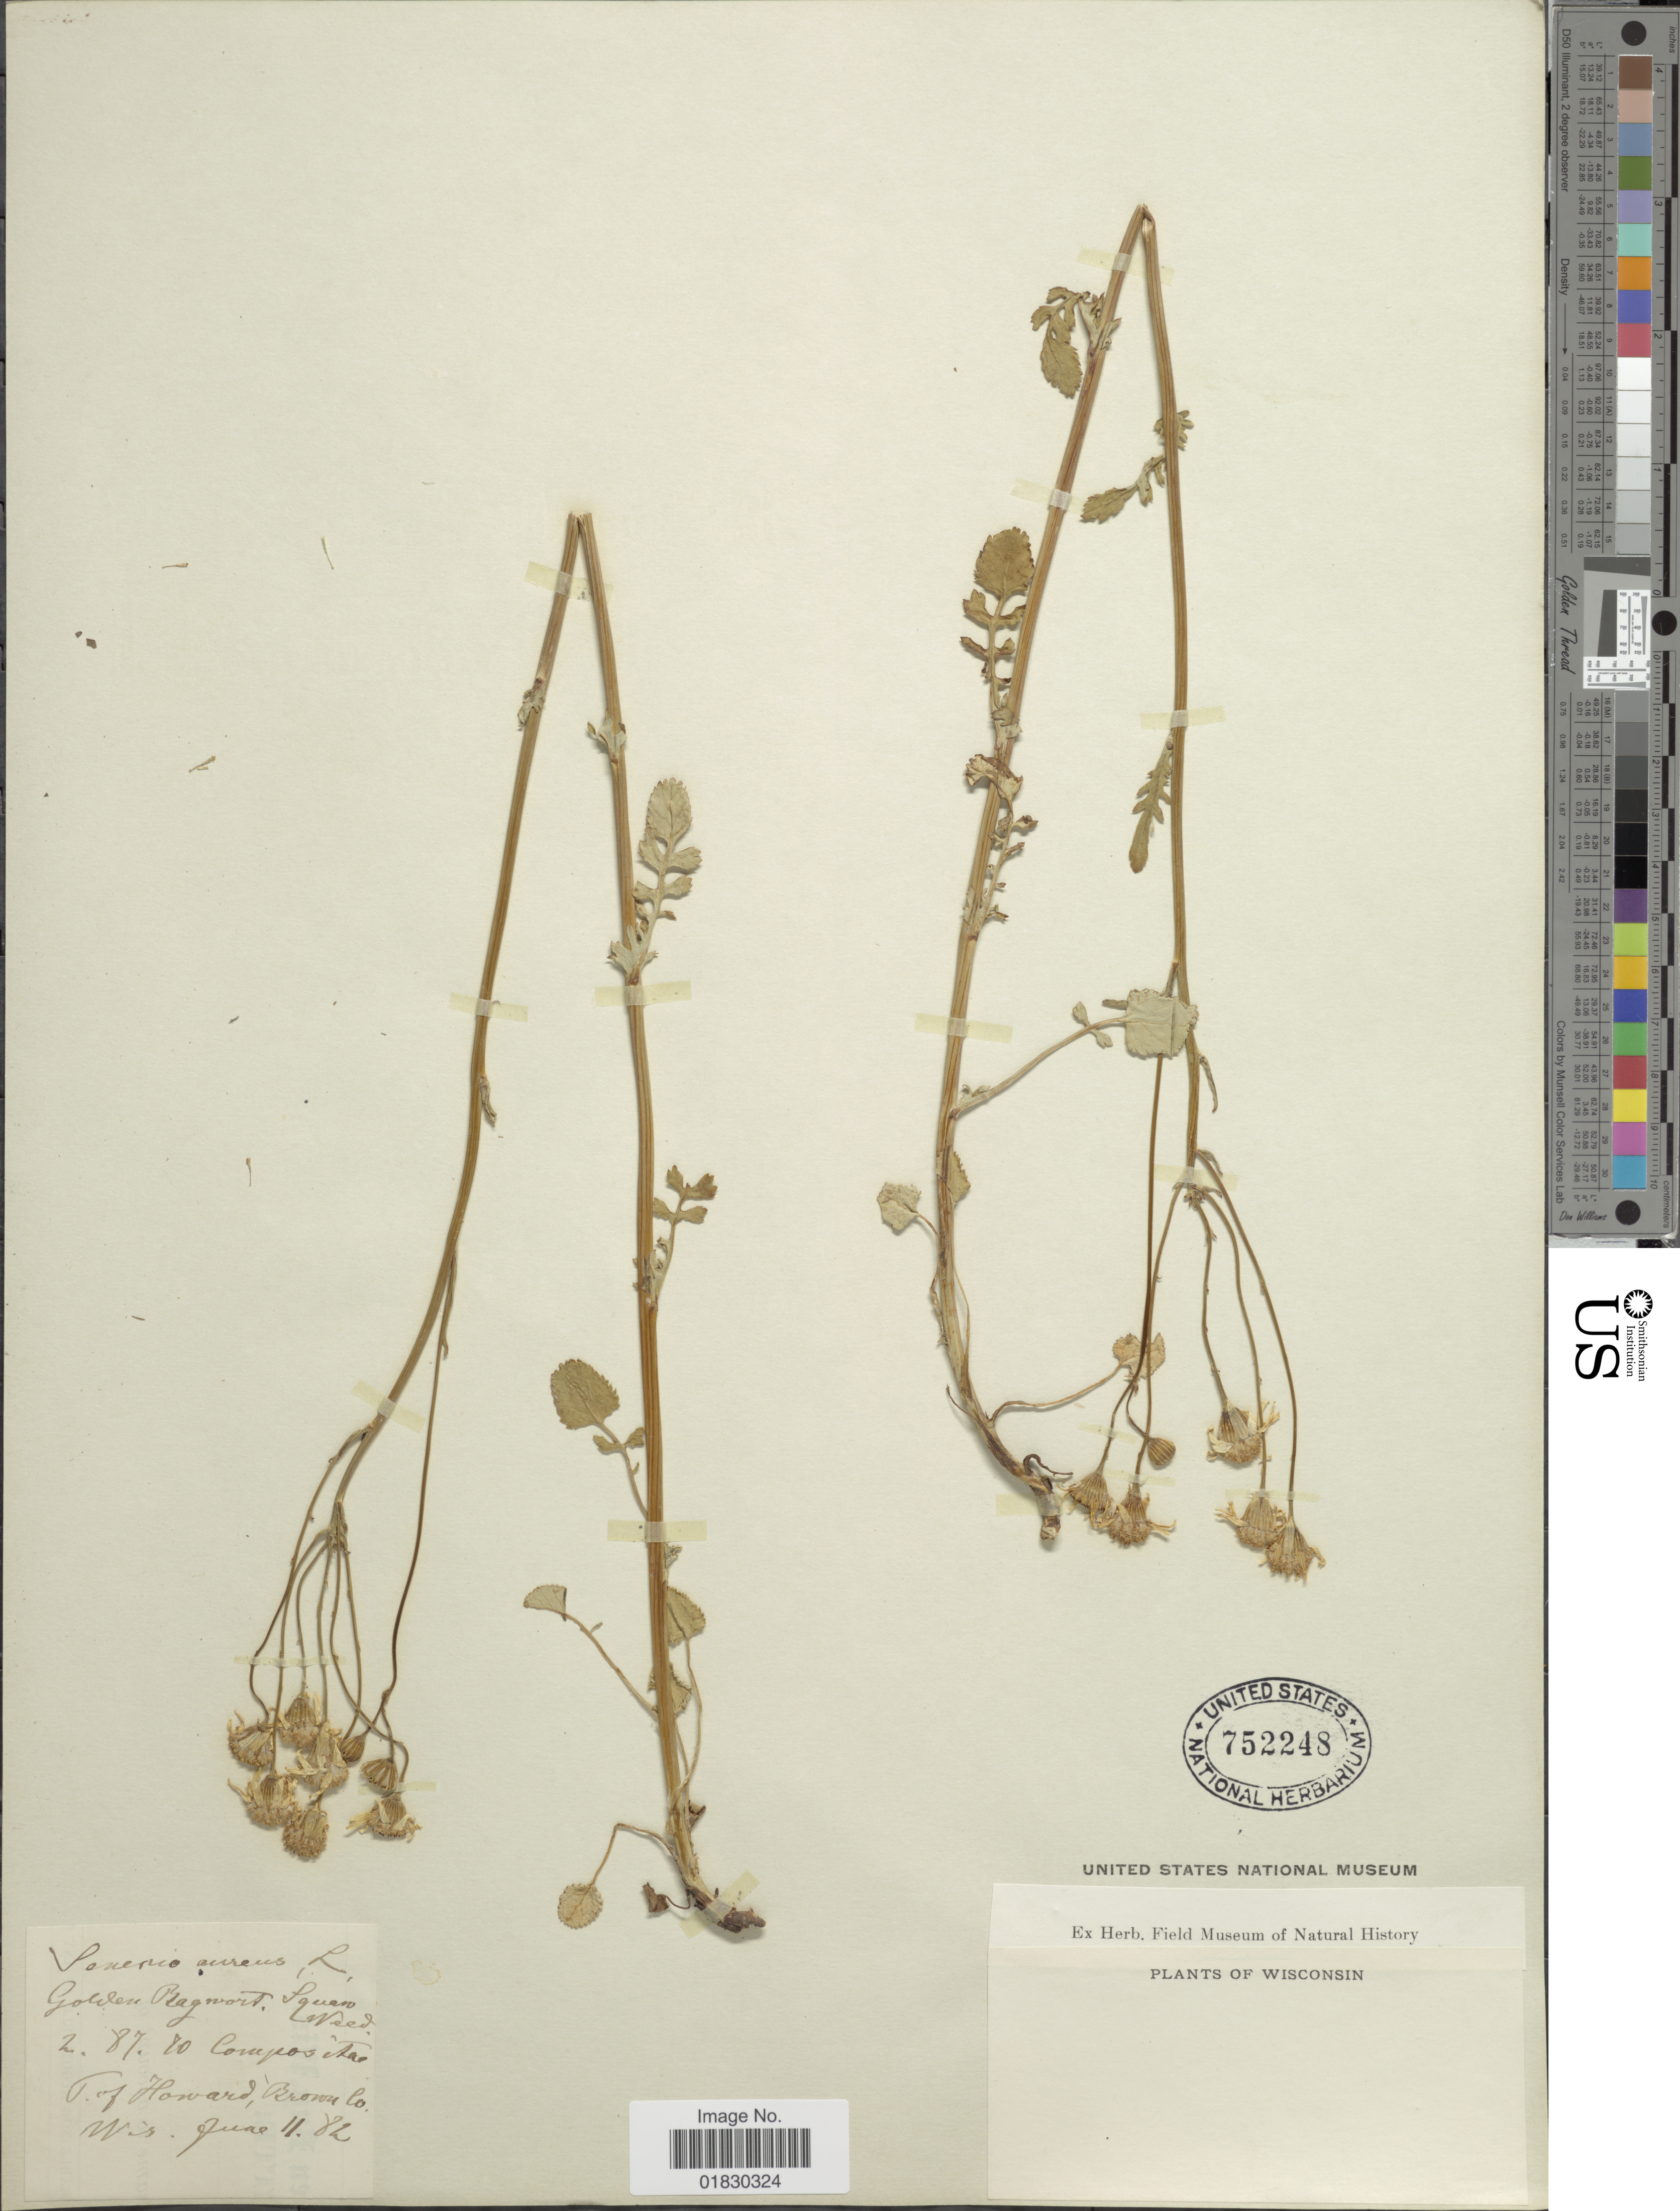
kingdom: Plantae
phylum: Tracheophyta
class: Magnoliopsida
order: Asterales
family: Asteraceae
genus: Packera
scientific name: Packera aurea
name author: (L.) Á. Löve & D. Löve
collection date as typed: Transcribed d/m/y: 11/6/82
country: United States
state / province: Wisconsin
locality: T. of Howard, Brown Co., Wis.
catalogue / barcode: US 752248